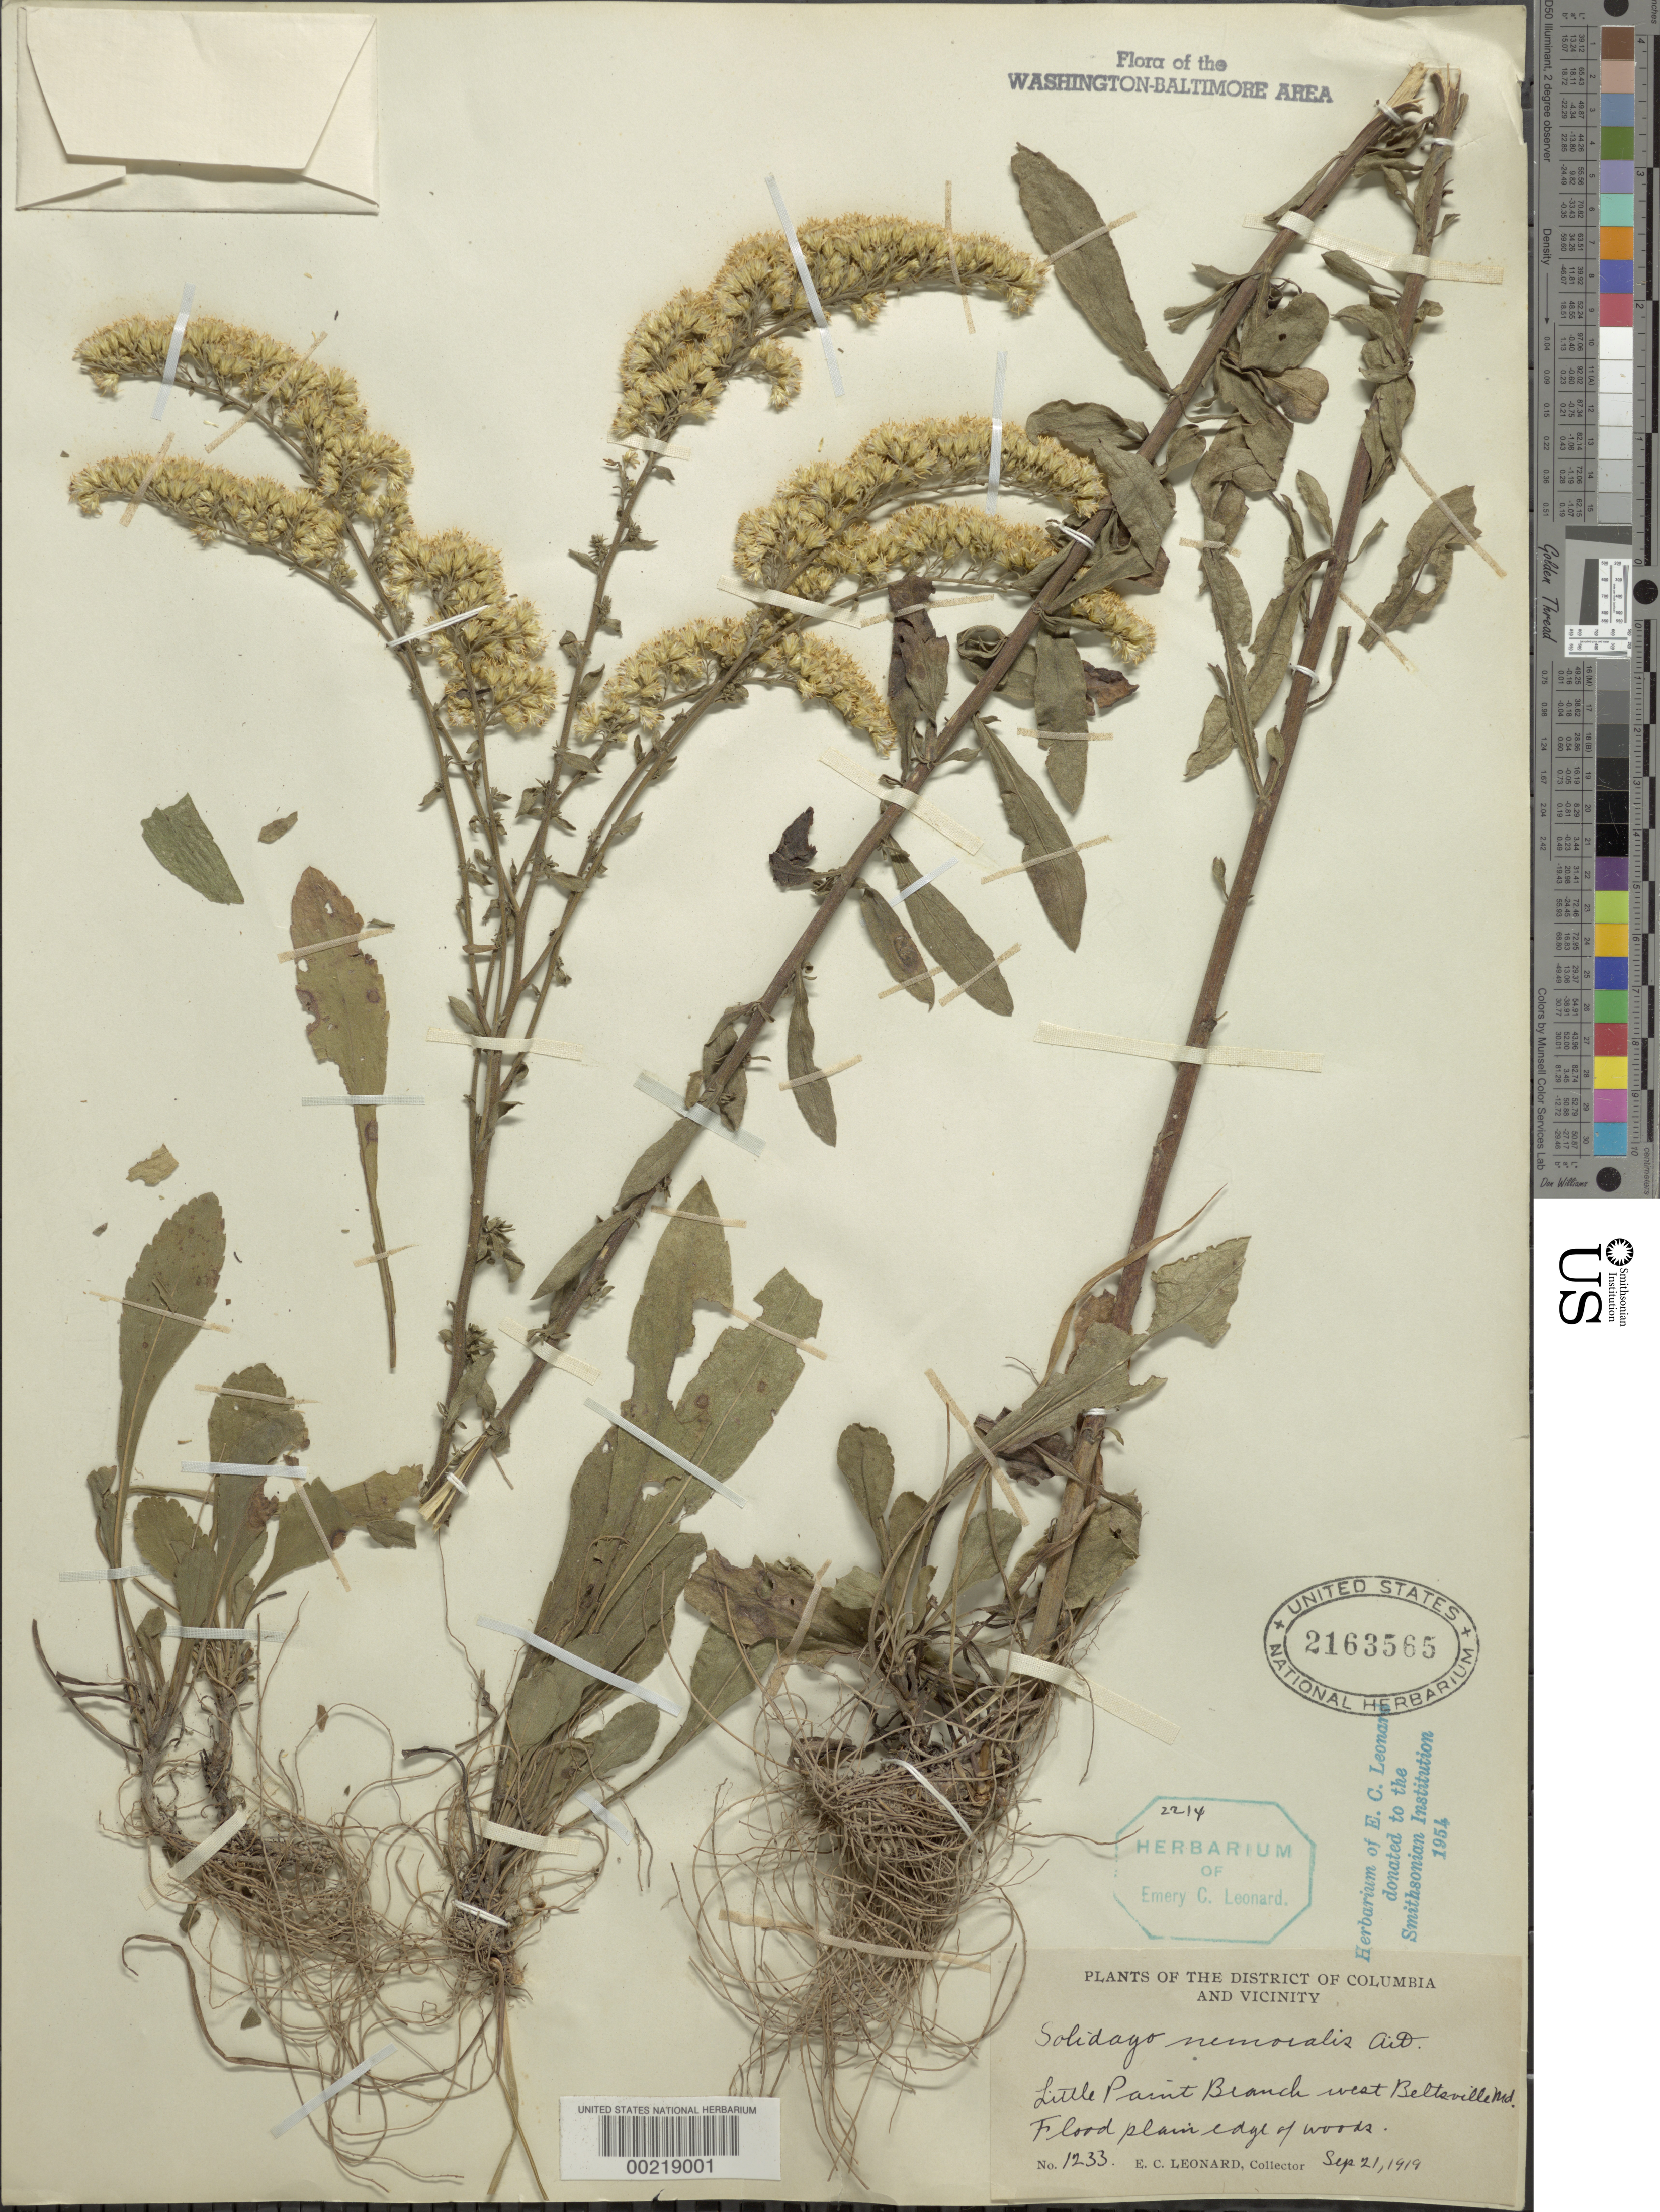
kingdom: Plantae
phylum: Tracheophyta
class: Magnoliopsida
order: Asterales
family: Asteraceae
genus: Solidago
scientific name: Solidago nemoralis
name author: Aiton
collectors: E. C. Leonard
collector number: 1233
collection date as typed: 21 Sep 1919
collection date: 1919-09-21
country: United States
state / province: Maryland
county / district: Prince George's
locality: Little Paint Branch west Beltsville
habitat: Flood plain edge of woods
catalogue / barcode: US 2163565